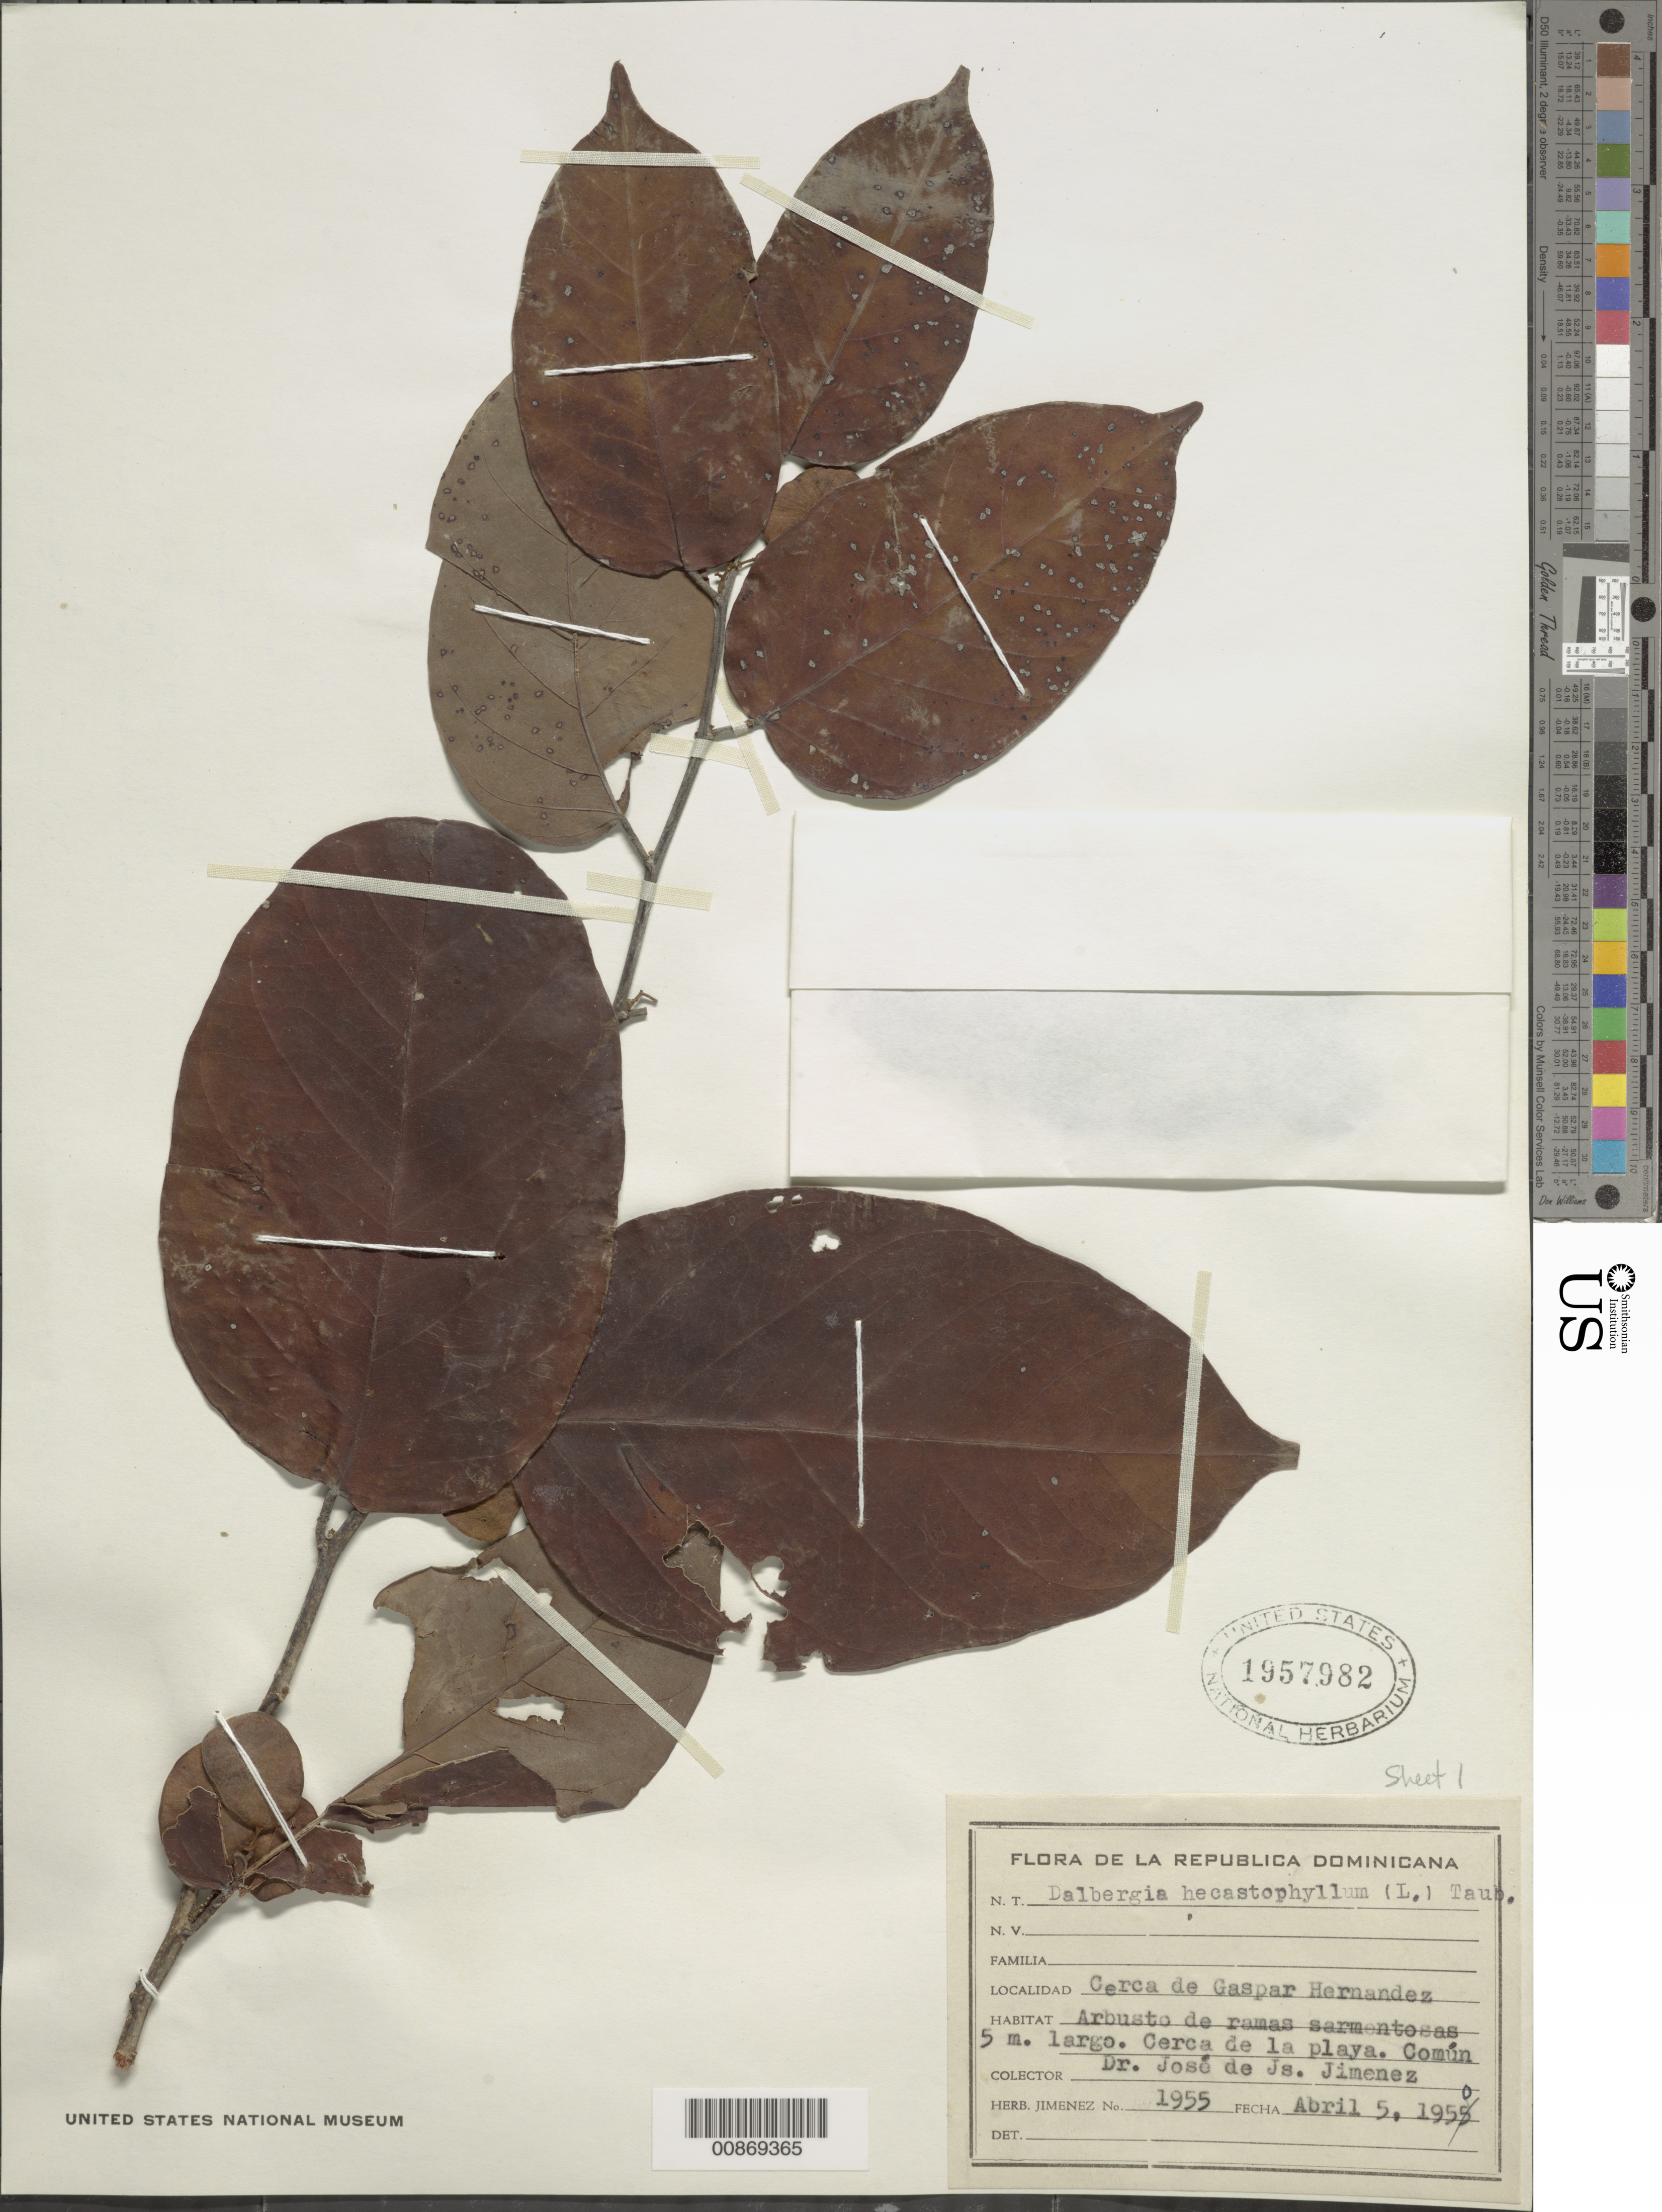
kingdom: Plantae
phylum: Tracheophyta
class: Magnoliopsida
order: Fabales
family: Fabaceae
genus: Dalbergia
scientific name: Dalbergia ecastaphyllum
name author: (L.) Taub.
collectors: J. J. Jiménez Almonte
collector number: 1955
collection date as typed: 05 Apr 1950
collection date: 1950-04-05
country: Dominican Republic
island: Hispaniola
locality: Cerca de Gaspar Hernández.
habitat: Cerca de la playa.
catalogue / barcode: US 1957982